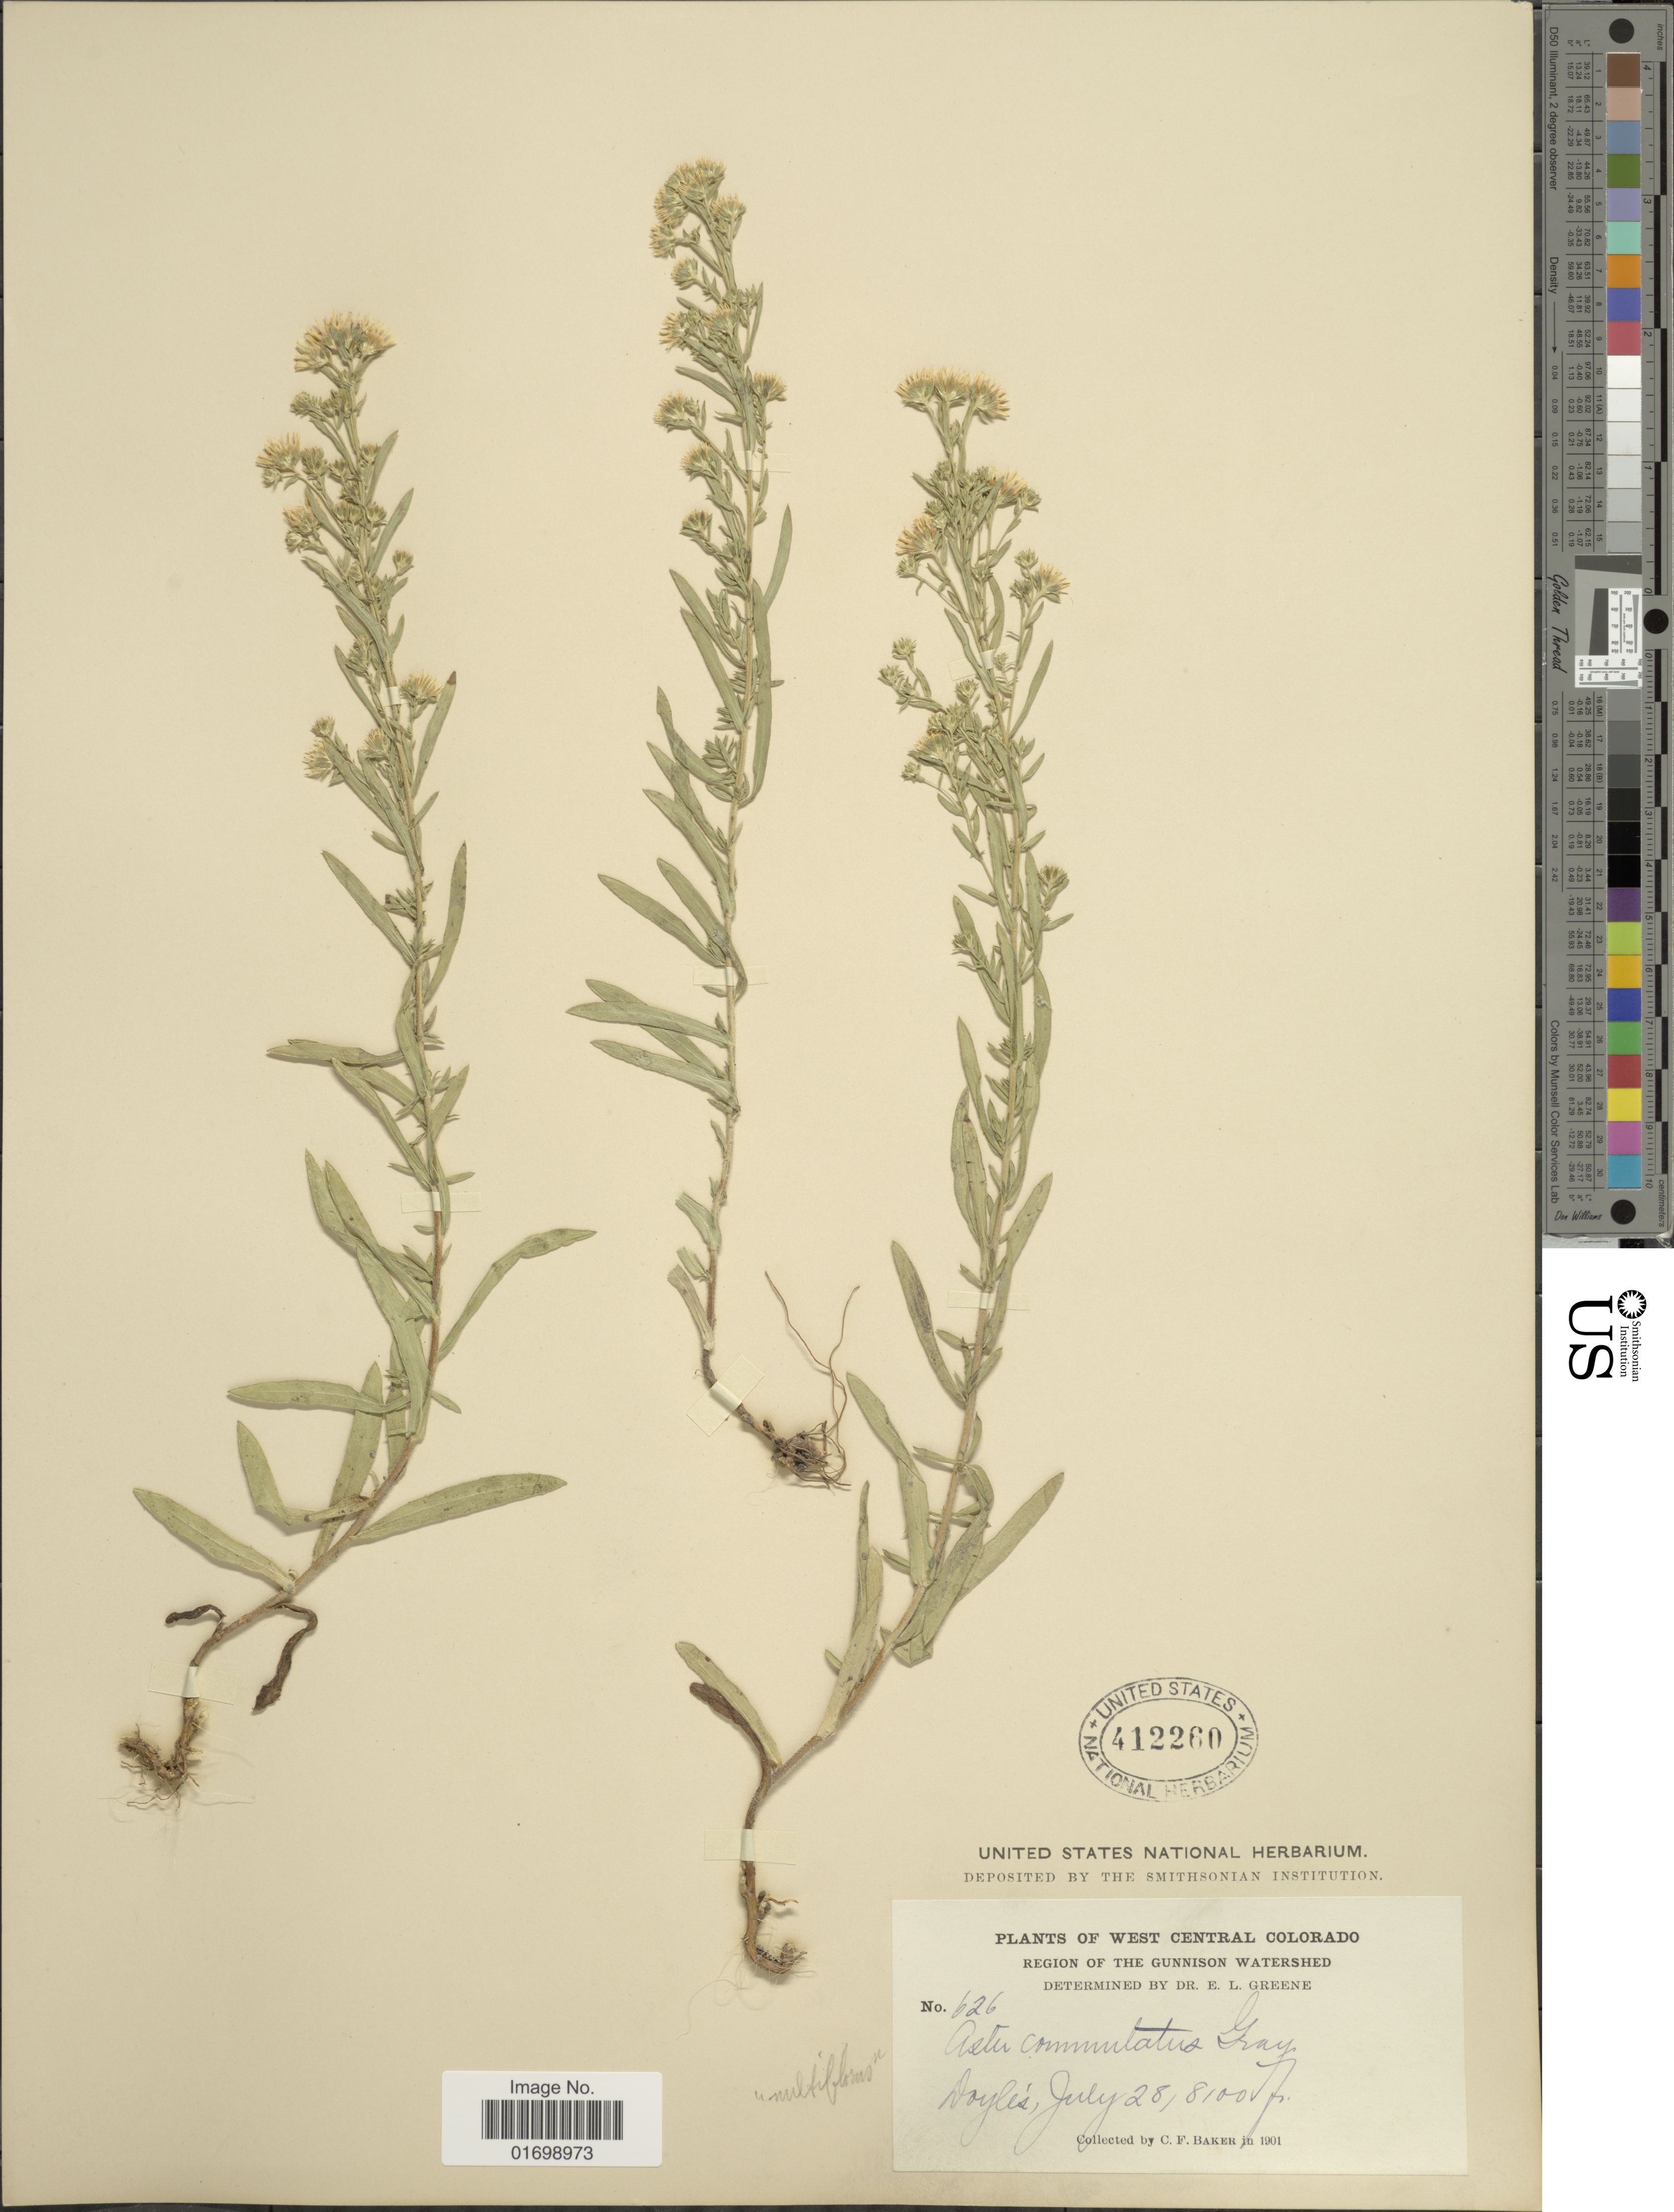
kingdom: Plantae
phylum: Tracheophyta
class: Magnoliopsida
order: Asterales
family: Asteraceae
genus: Symphyotrichum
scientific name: Symphyotrichum ericoides var. ericoides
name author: (L.) G.L. Nesom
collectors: C. F. Baker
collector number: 626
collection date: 1901-07-28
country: United States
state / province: Colorado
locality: West Central Colorado, Region of the Gunnison watershed, Doyles.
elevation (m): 2469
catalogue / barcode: US 412260